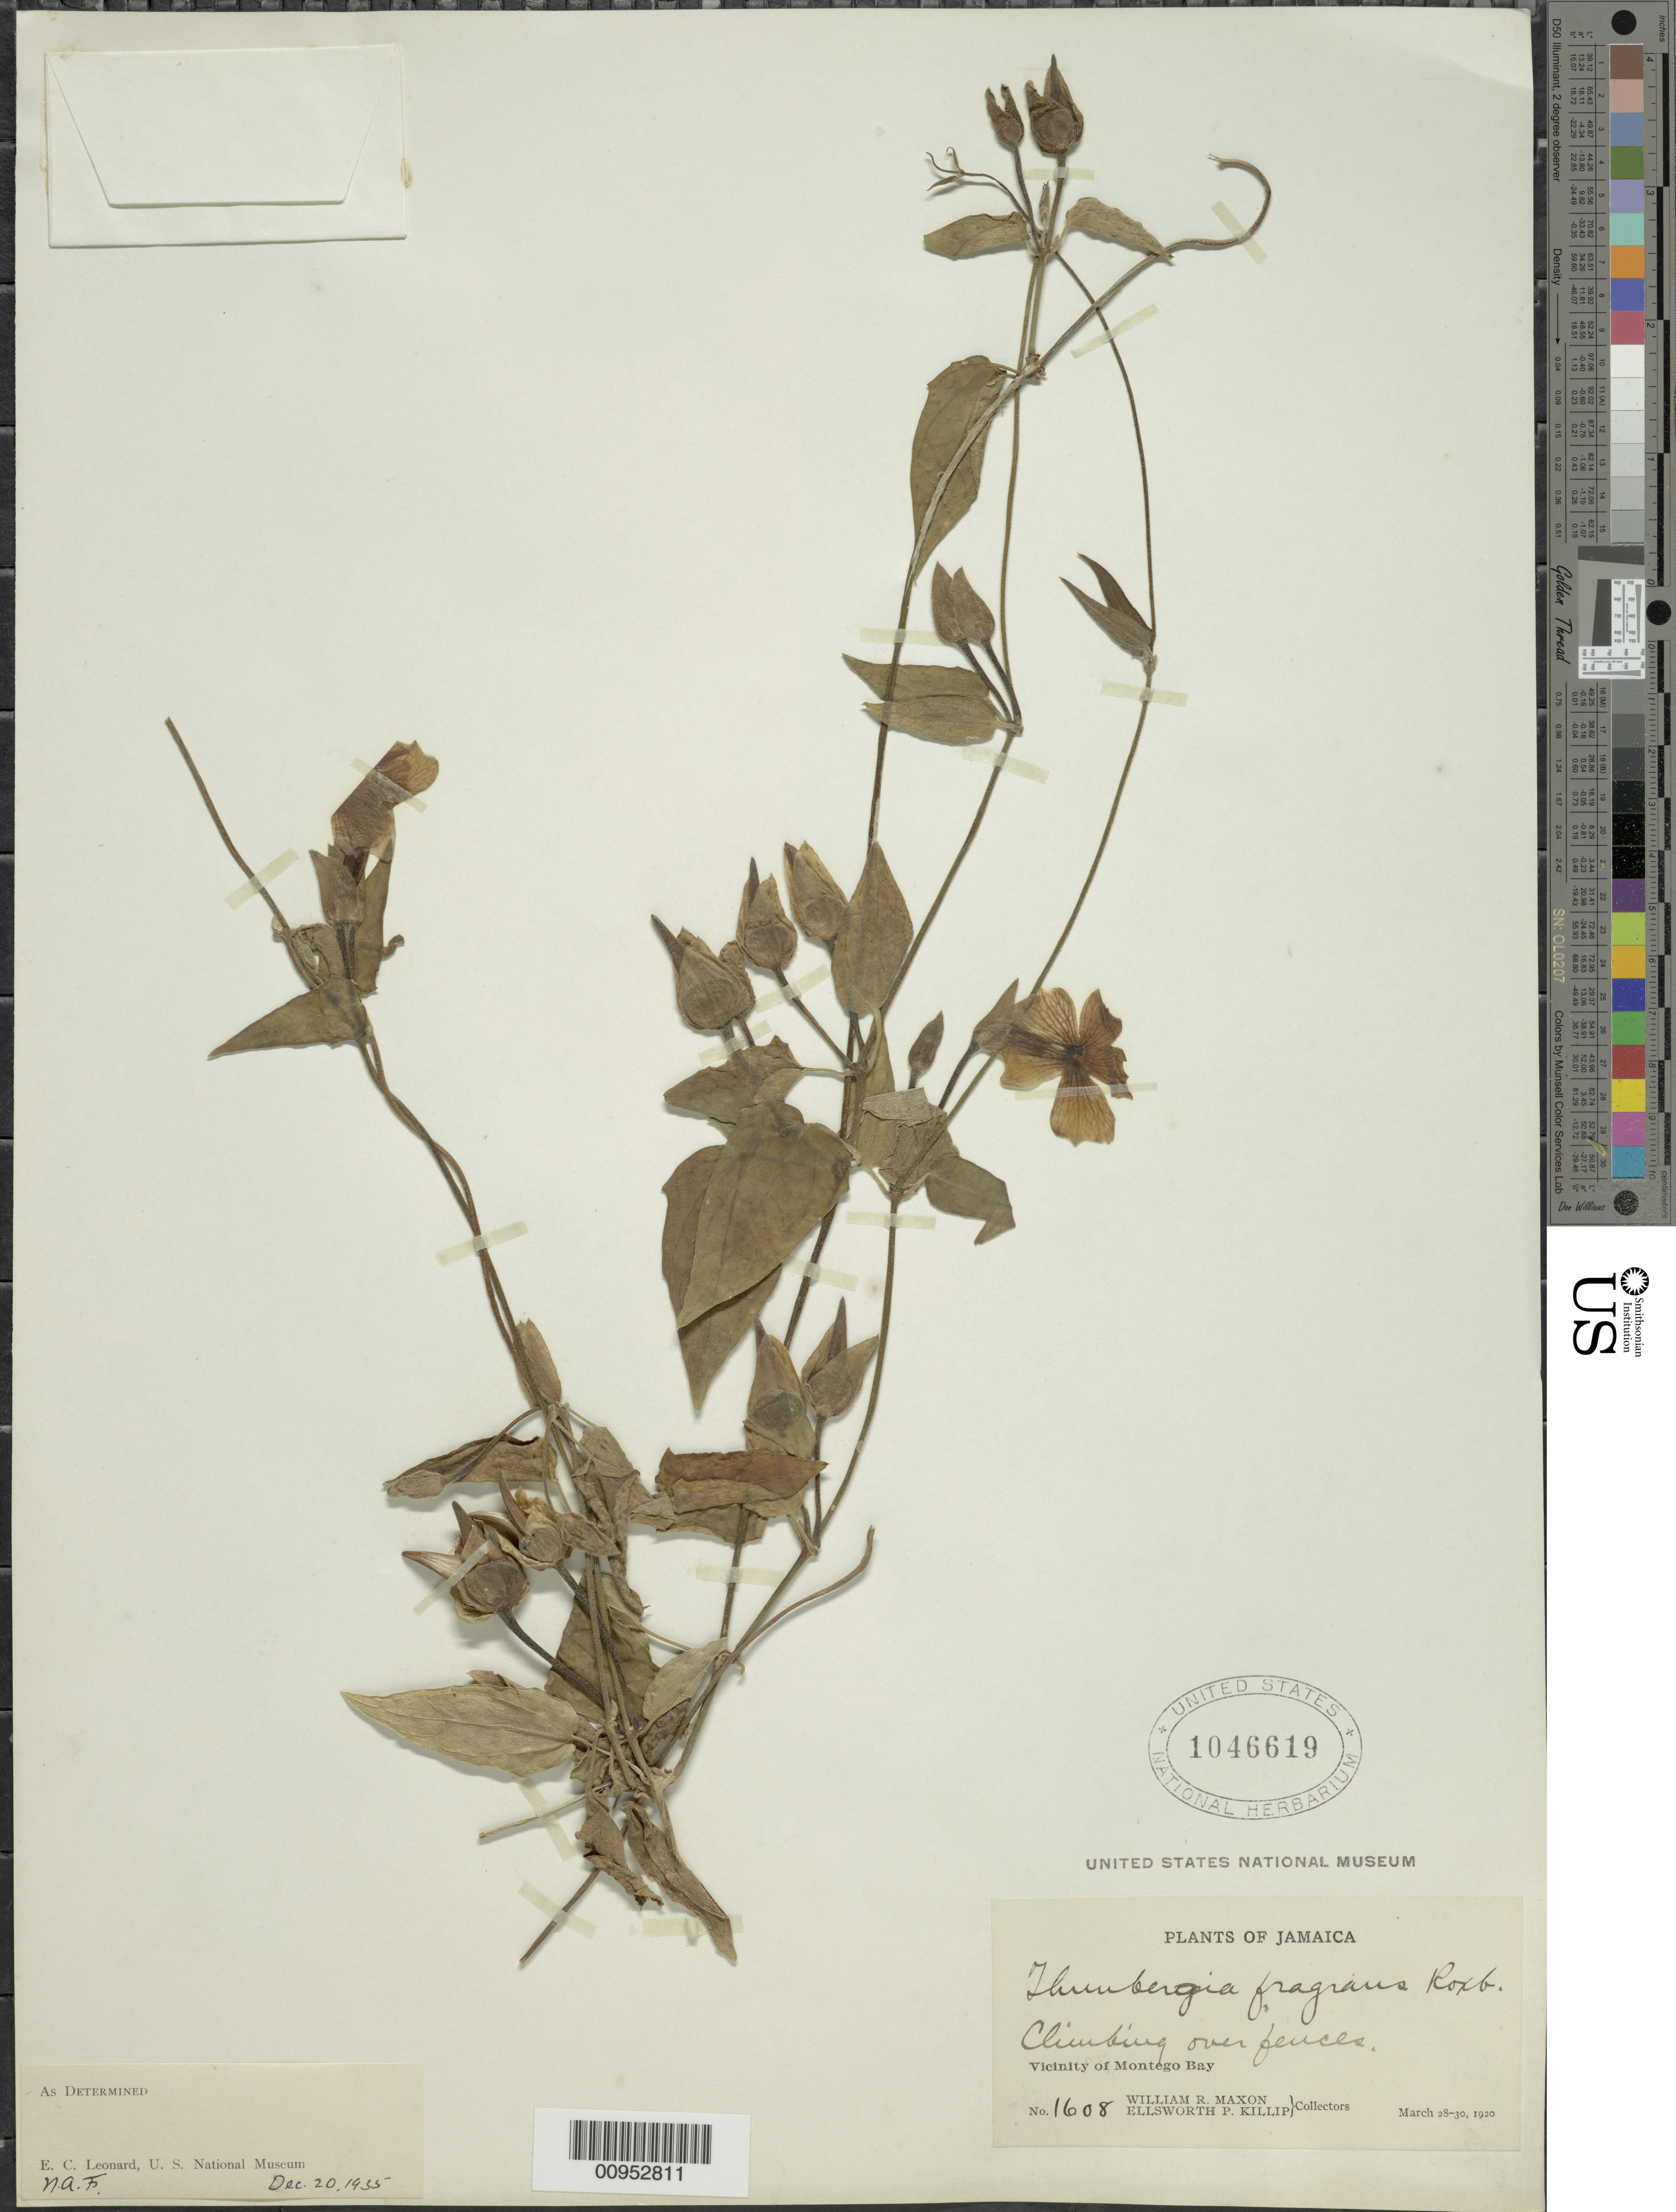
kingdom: Plantae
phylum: Tracheophyta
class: Magnoliopsida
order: Lamiales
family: Acanthaceae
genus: Thunbergia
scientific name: Thunbergia fragrans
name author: Roxb.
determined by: Leonard, Emery C., (US)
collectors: W. Maxon & E. P. Killip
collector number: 1608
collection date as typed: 28 Mar 1920 to 30 Mar 1930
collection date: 1920-03-28/1930-03-30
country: Jamaica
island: Jamaica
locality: Vicinity of Montego Bay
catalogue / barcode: US 1046619